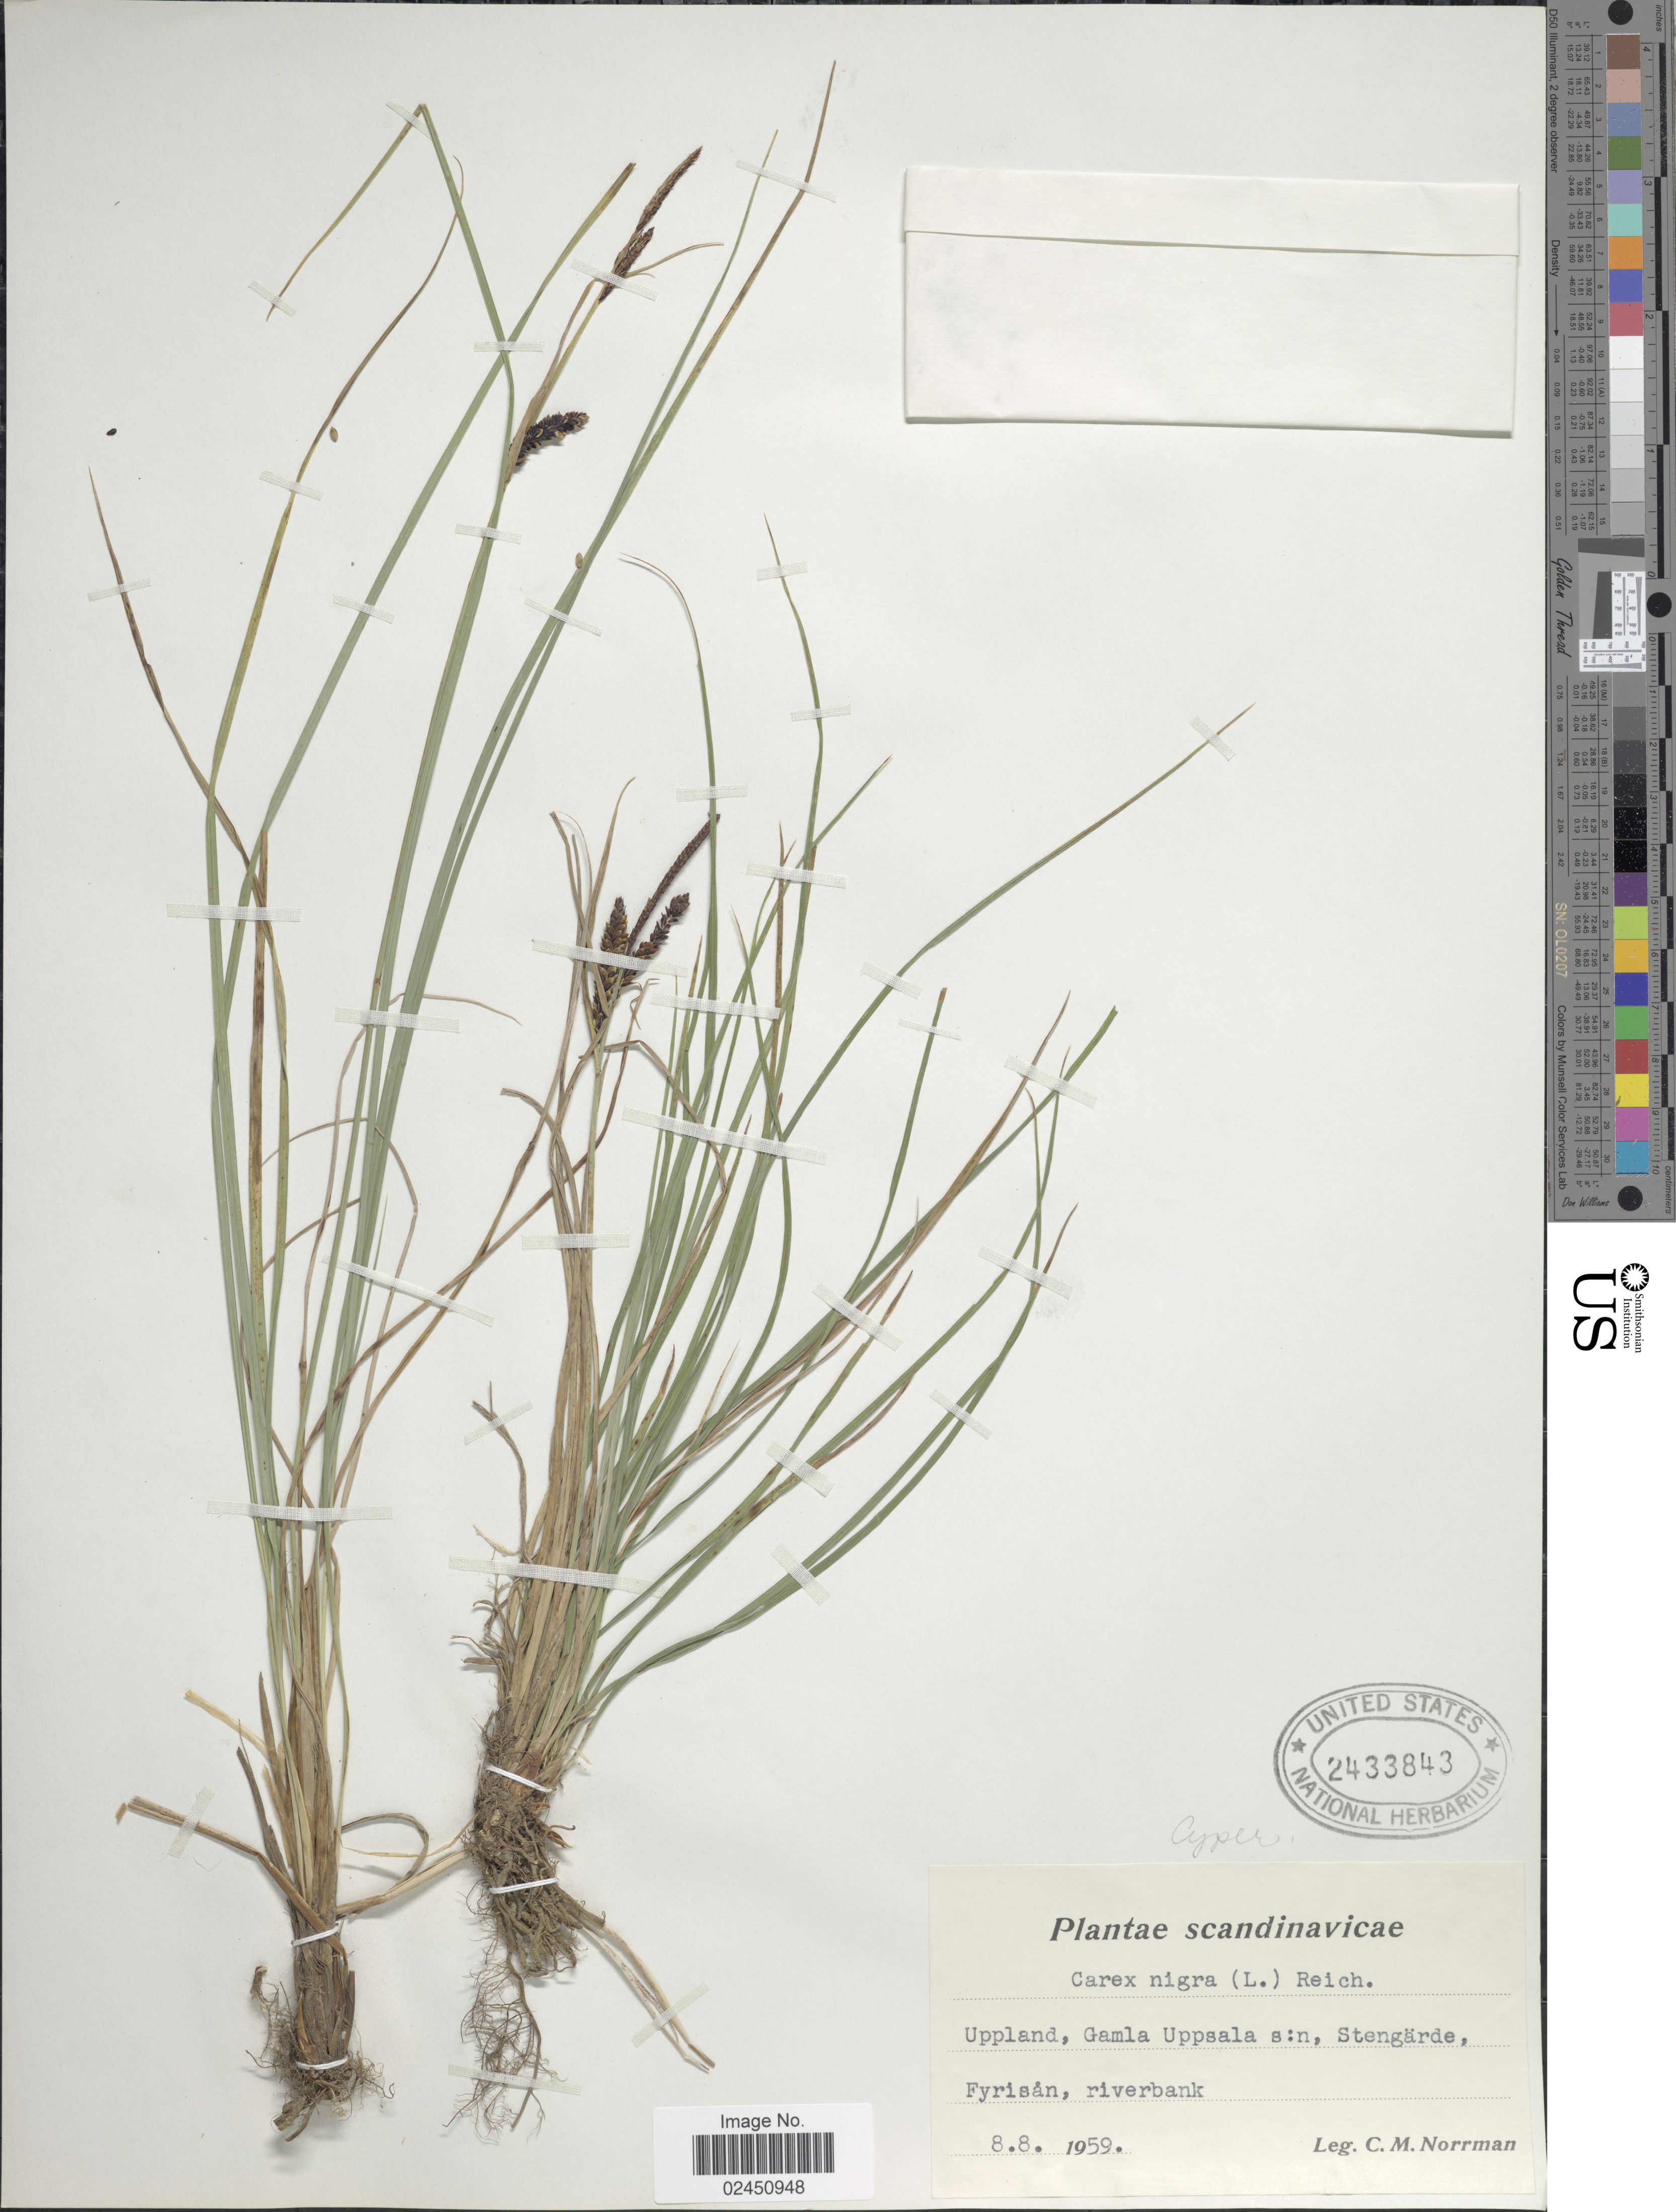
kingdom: Plantae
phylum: Tracheophyta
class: Liliopsida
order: Poales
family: Cyperaceae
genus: Carex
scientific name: Carex nigra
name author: (L.) Reichard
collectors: C. Norrman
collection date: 1959-08-08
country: Sweden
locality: Scandinavicae, Uppland, Gamla Uppsala s:n, Stengarde, Fyrisan, riverbank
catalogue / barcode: US 2433843